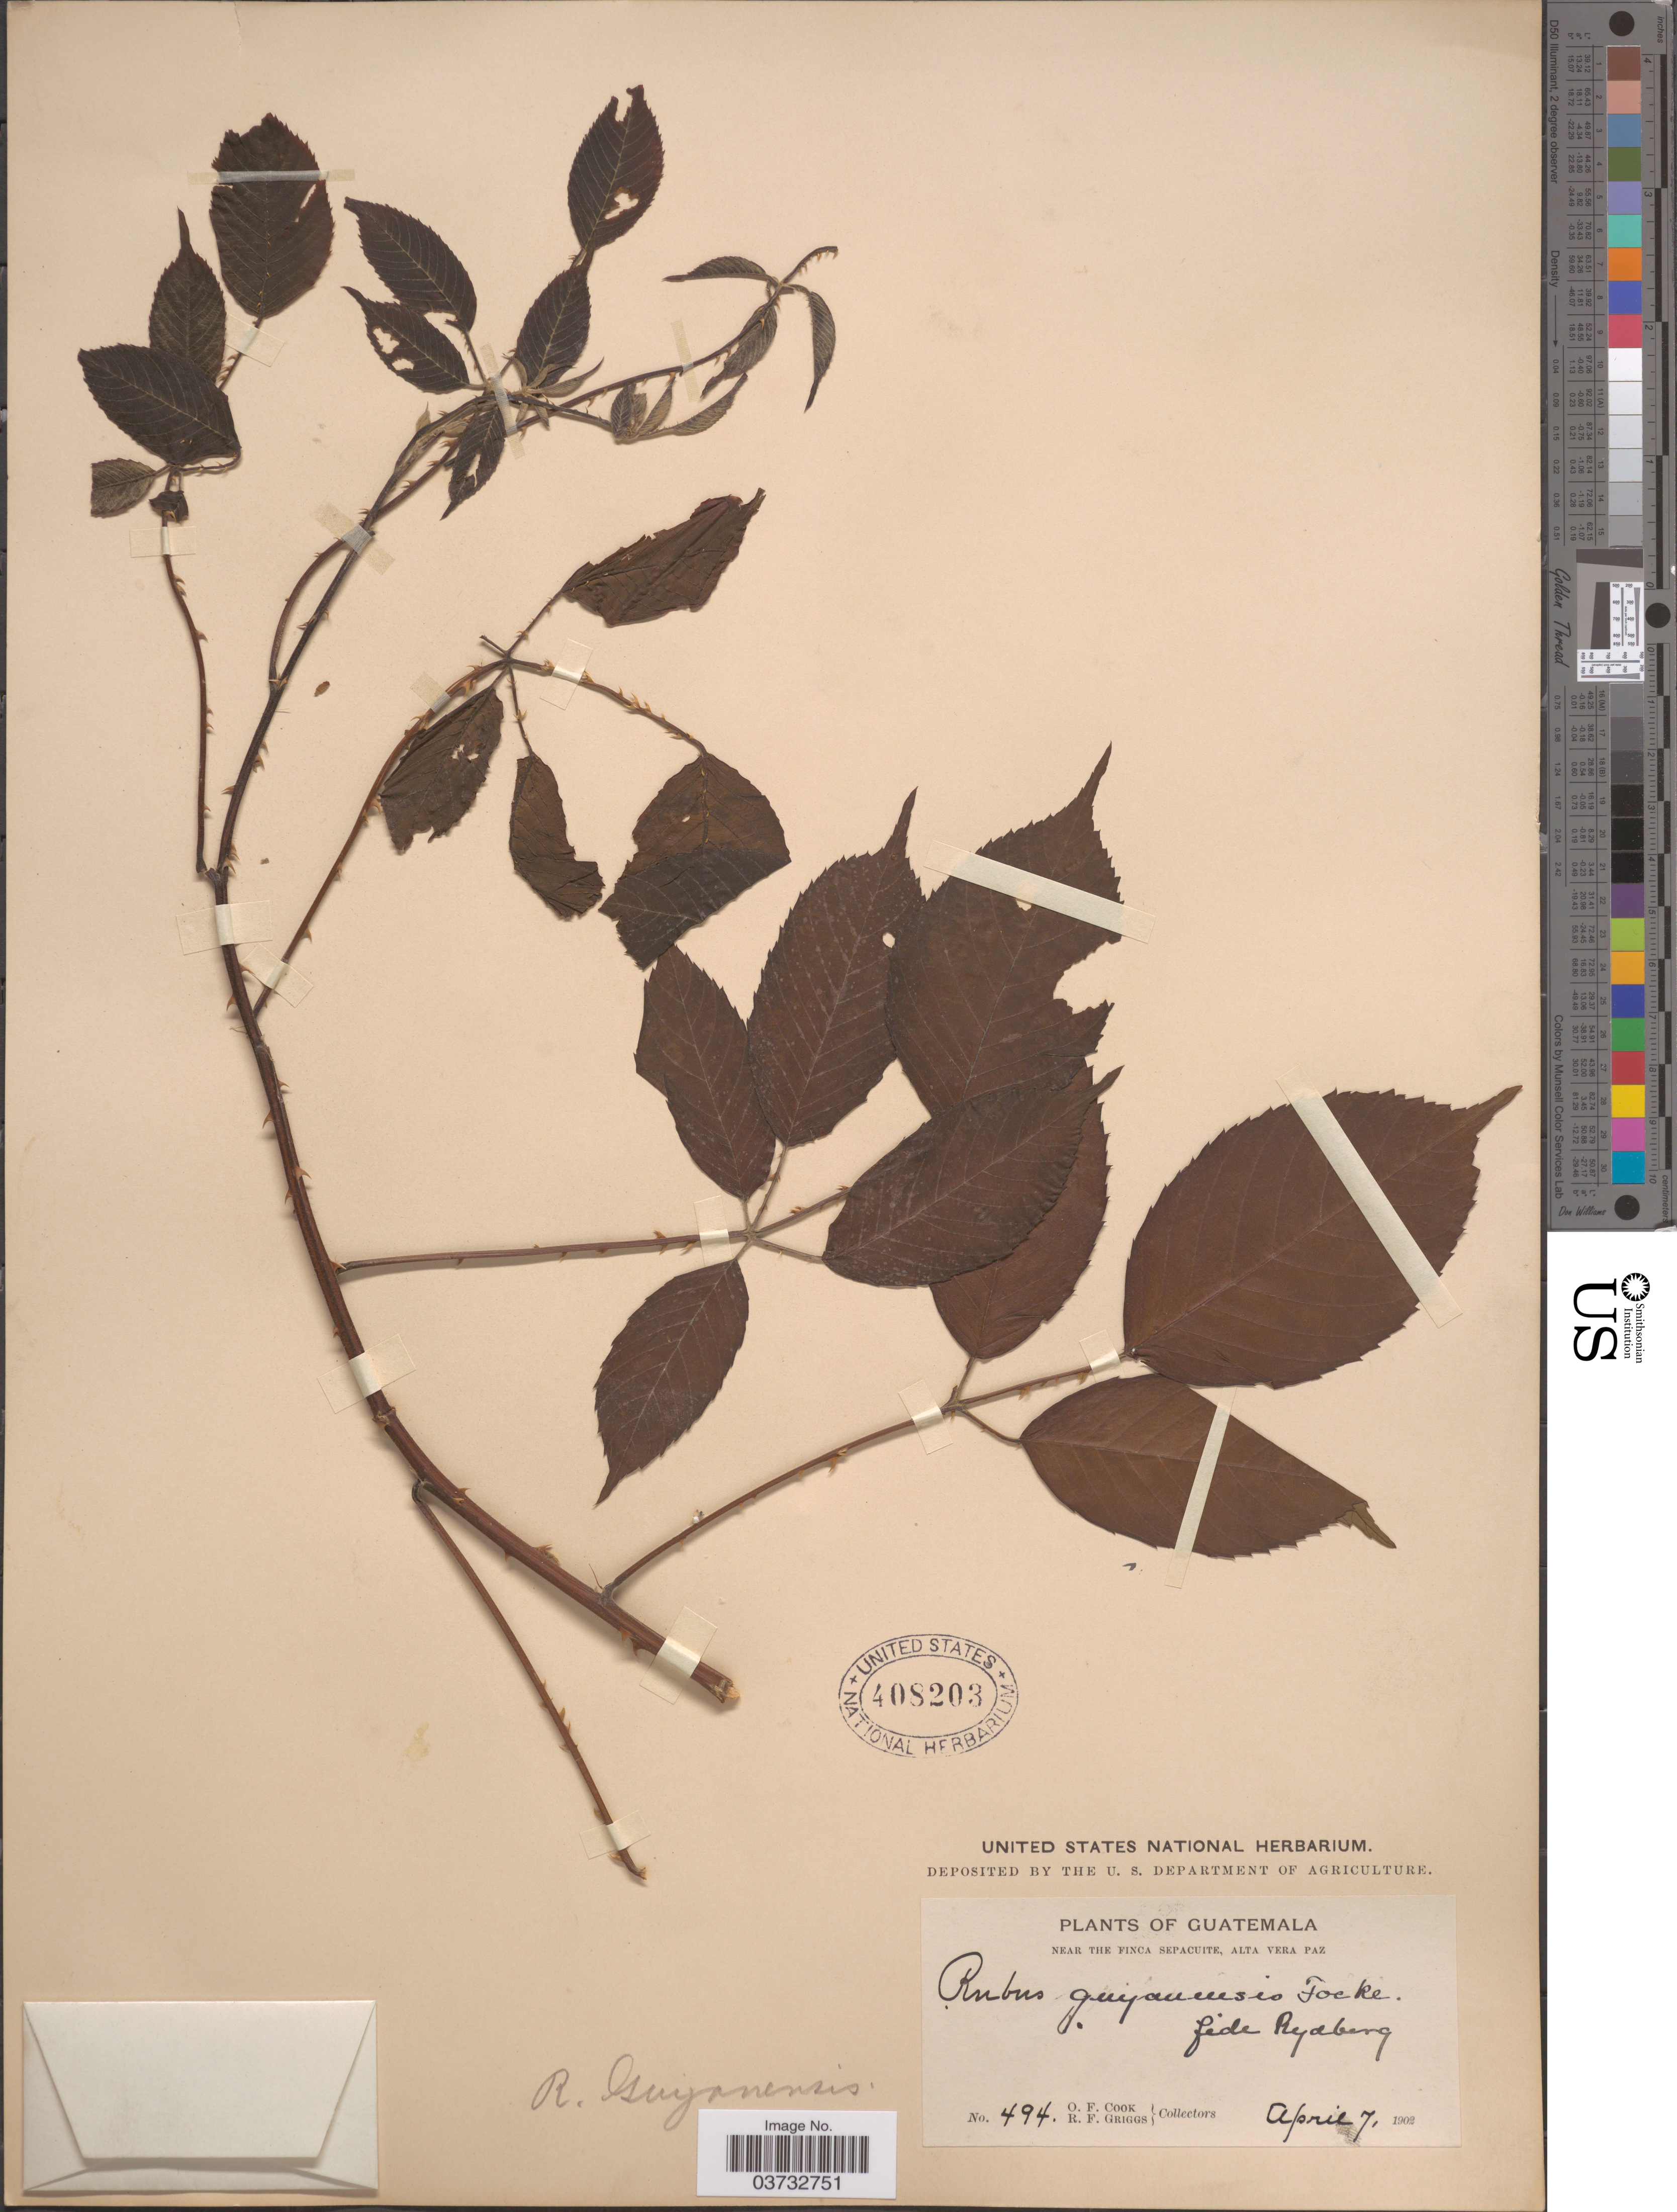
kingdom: Plantae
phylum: Tracheophyta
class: Magnoliopsida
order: Rosales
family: Rosaceae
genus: Rubus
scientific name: Rubus alpinus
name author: Macfad. ex Griseb.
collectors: O. F. Cook & R. F. Griggs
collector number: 494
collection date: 1902-04-07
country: Guatemala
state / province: Alta Verapaz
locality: Near the Finca Sepacuite.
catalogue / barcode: US 408203